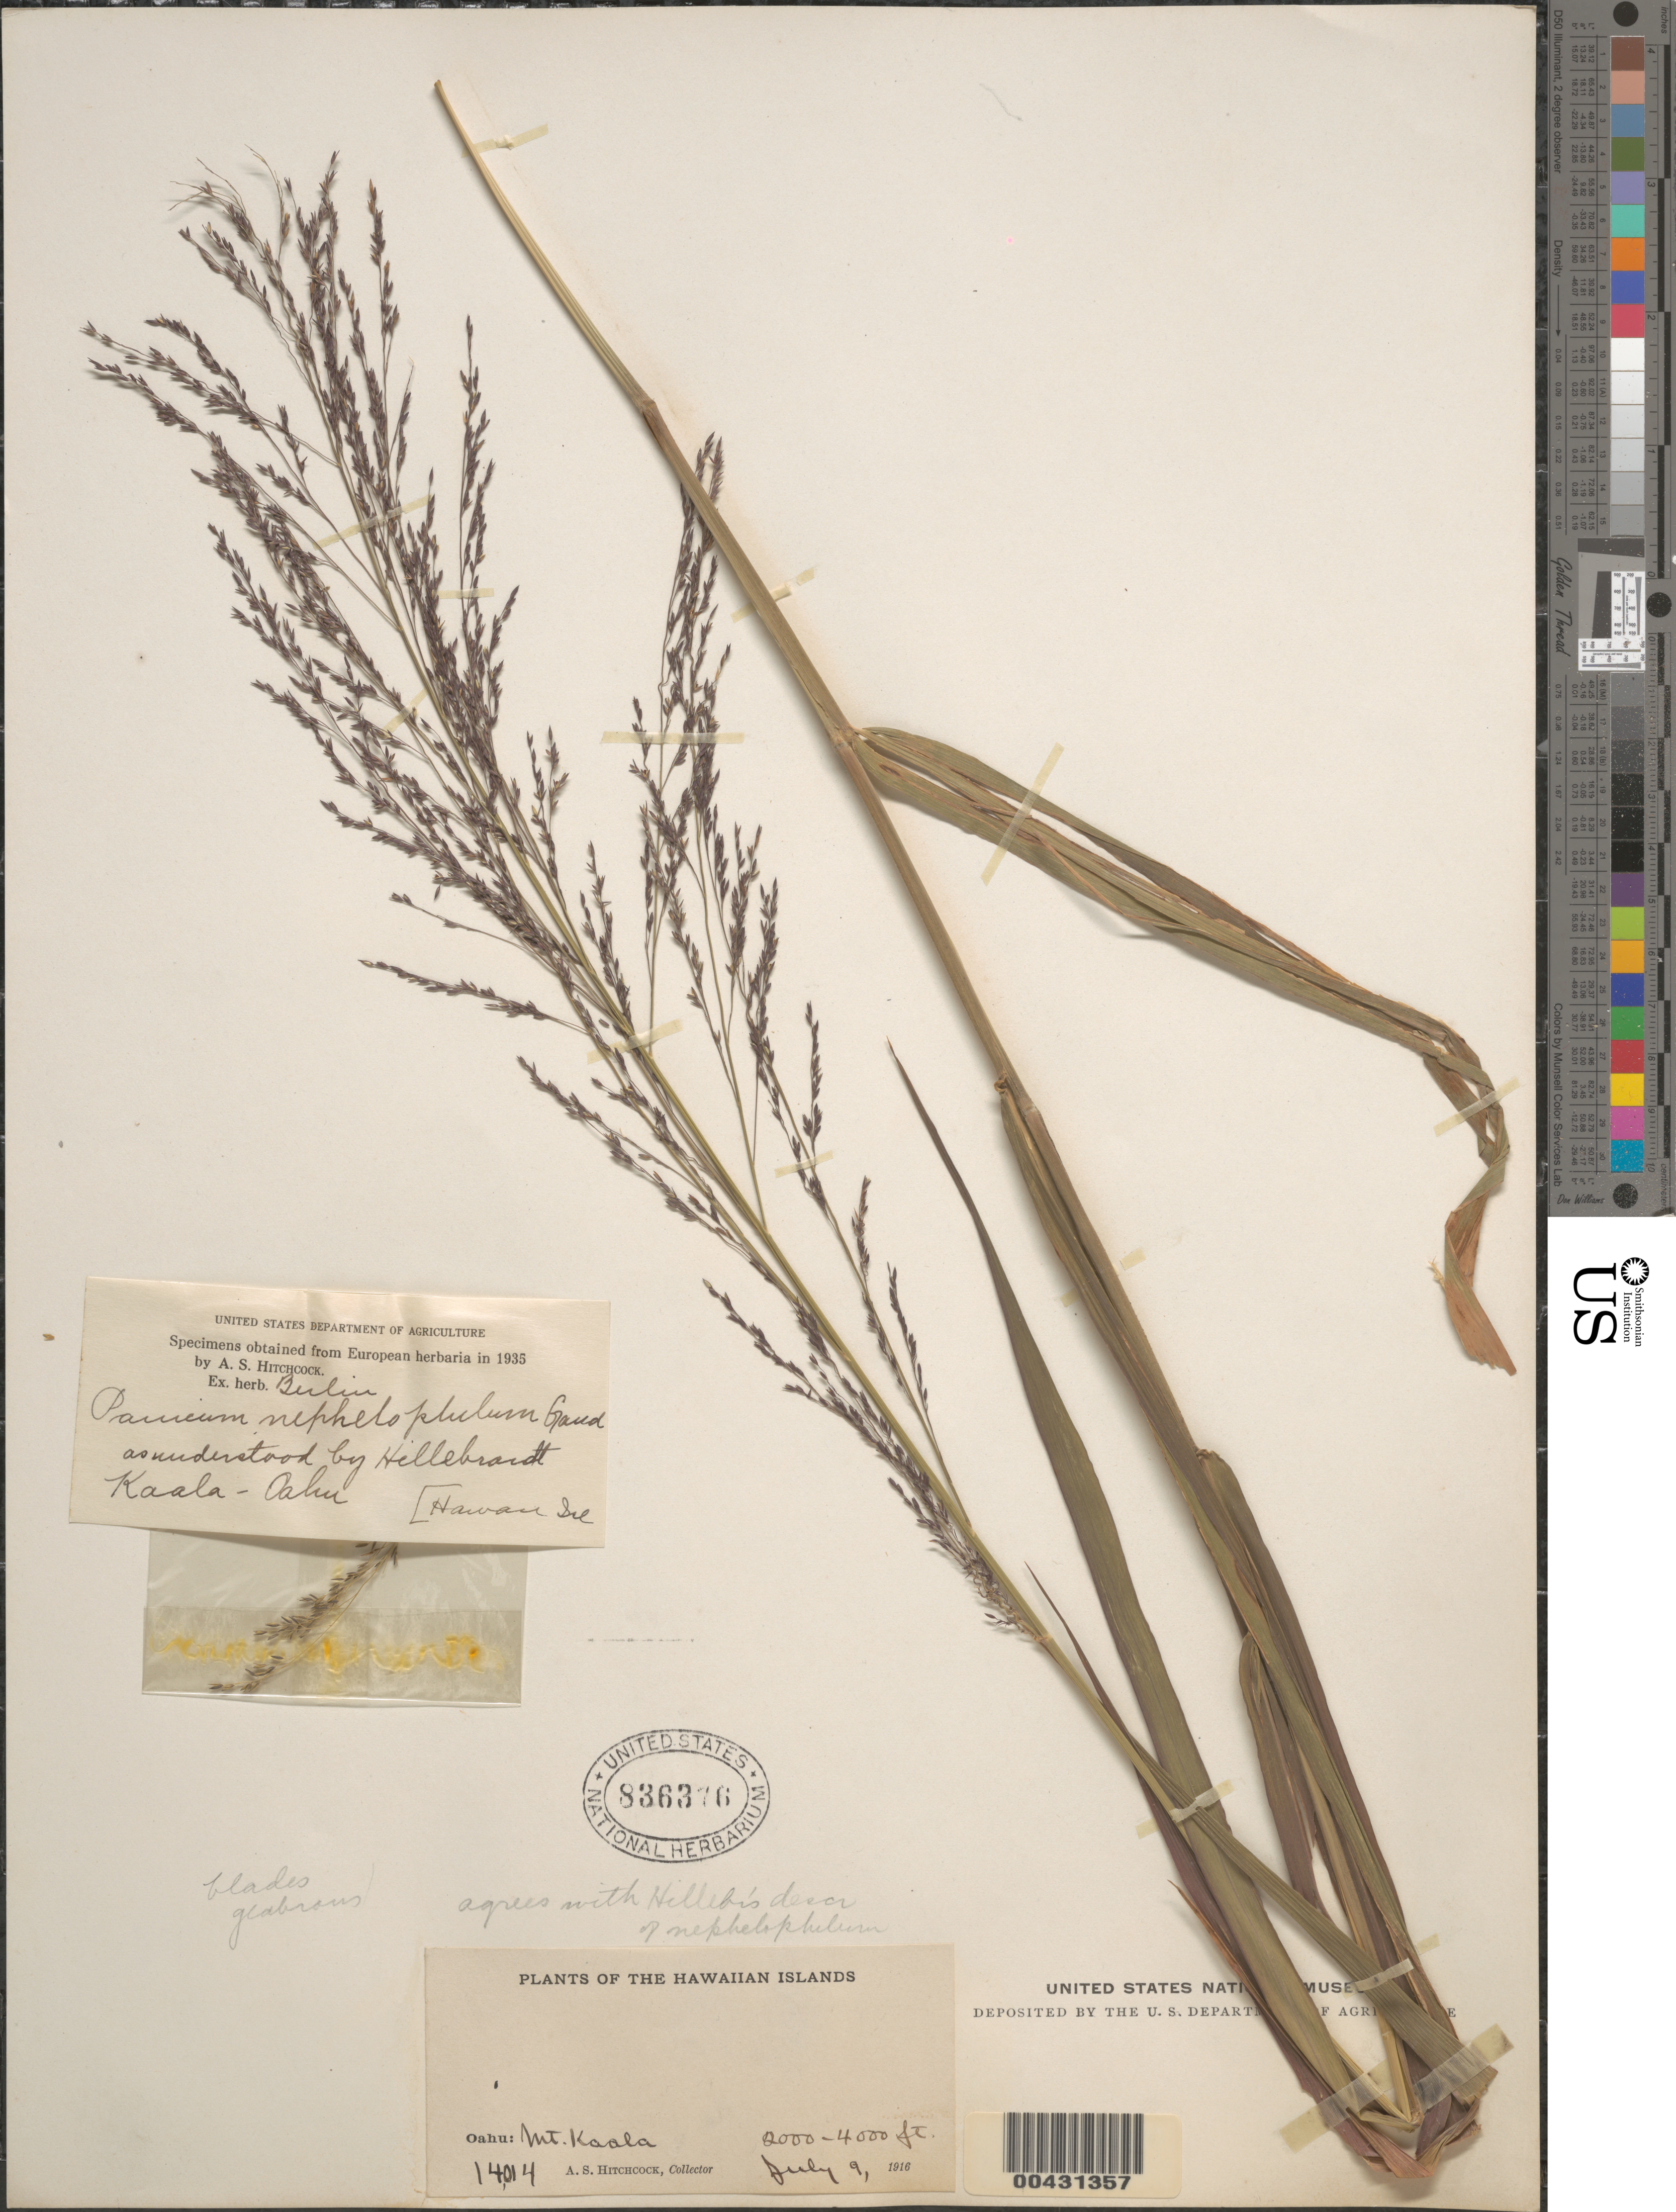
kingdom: Plantae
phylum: Tracheophyta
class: Liliopsida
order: Poales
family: Poaceae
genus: Panicum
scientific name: Panicum nephelophilum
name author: Gaudich.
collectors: A. S. Hitchcock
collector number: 14014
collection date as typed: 9 Jul 1916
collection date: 1916-07-09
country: United States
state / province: Hawaii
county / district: Honolulu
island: Oahu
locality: Mount Kaala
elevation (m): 610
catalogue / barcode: US 836376